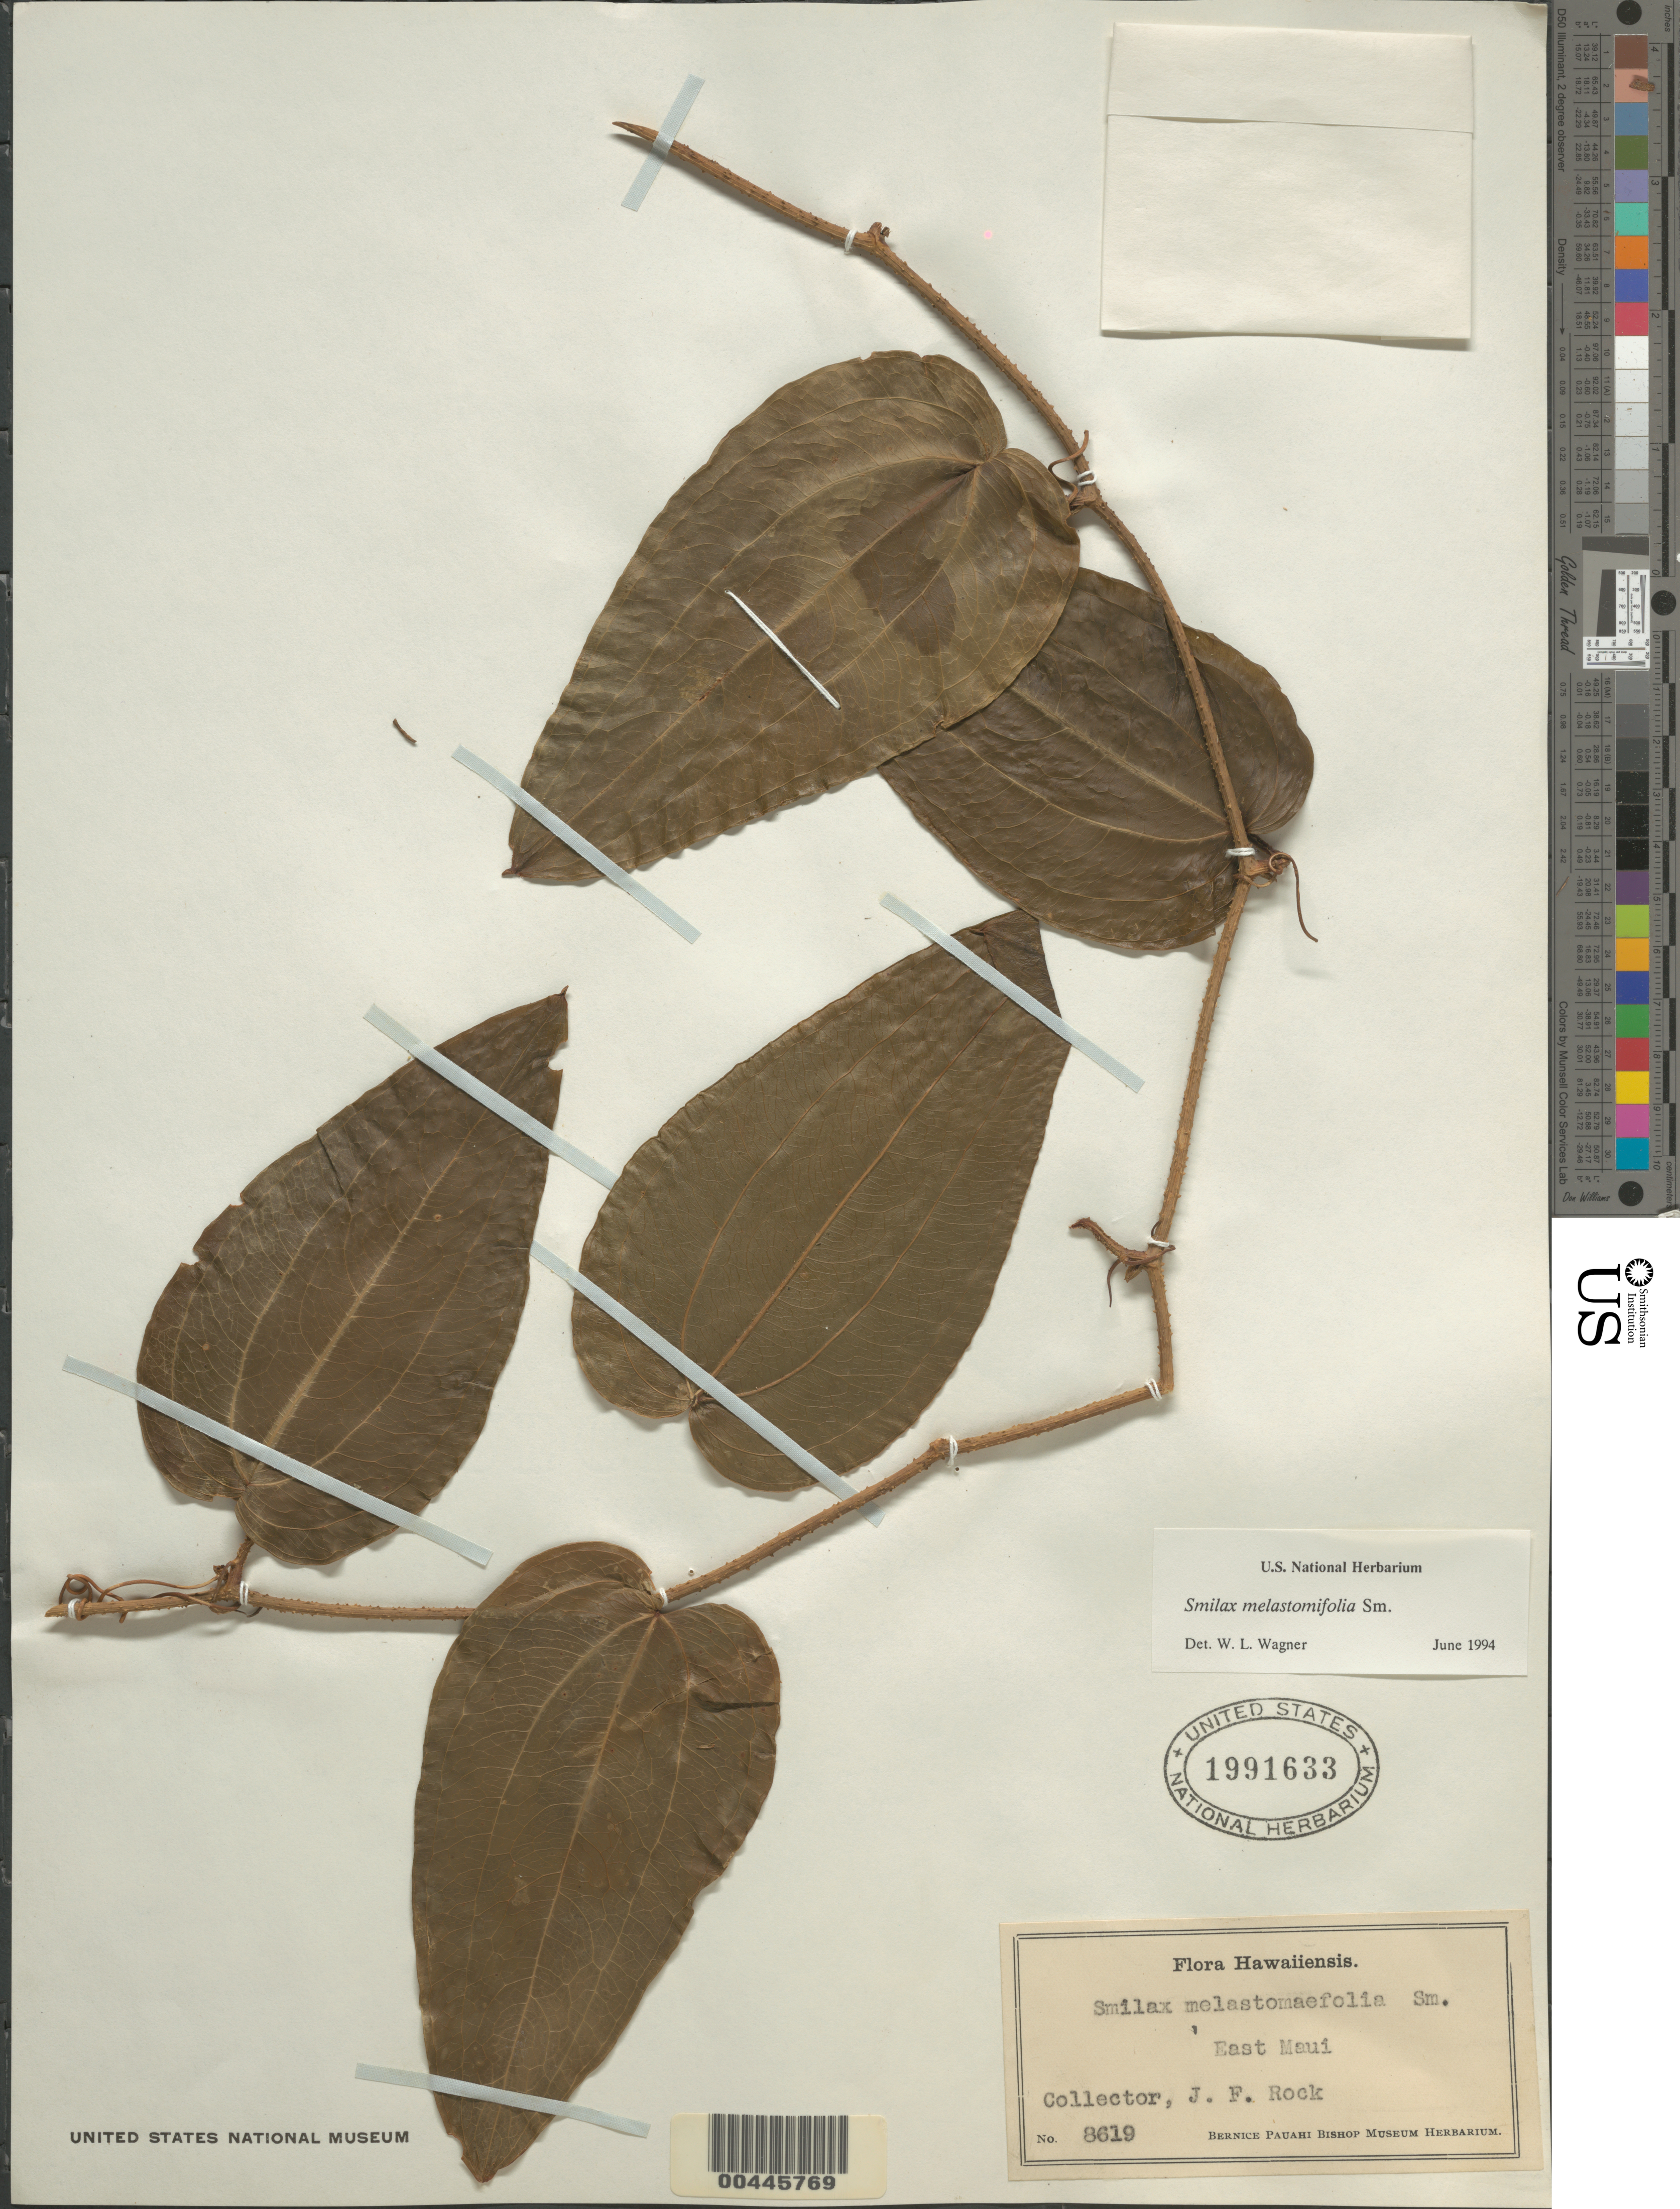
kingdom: Plantae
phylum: Tracheophyta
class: Liliopsida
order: Liliales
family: Smilacaceae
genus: Smilax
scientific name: Smilax melastomifolia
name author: Sm.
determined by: Wagner, W. L., (BOT), Smithsonian Institution - National Museum of Natural History (UNITED STATES)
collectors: J. F. Rock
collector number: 8619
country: United States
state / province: Hawaii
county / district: Maui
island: Maui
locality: E Maui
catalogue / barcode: US 1991633